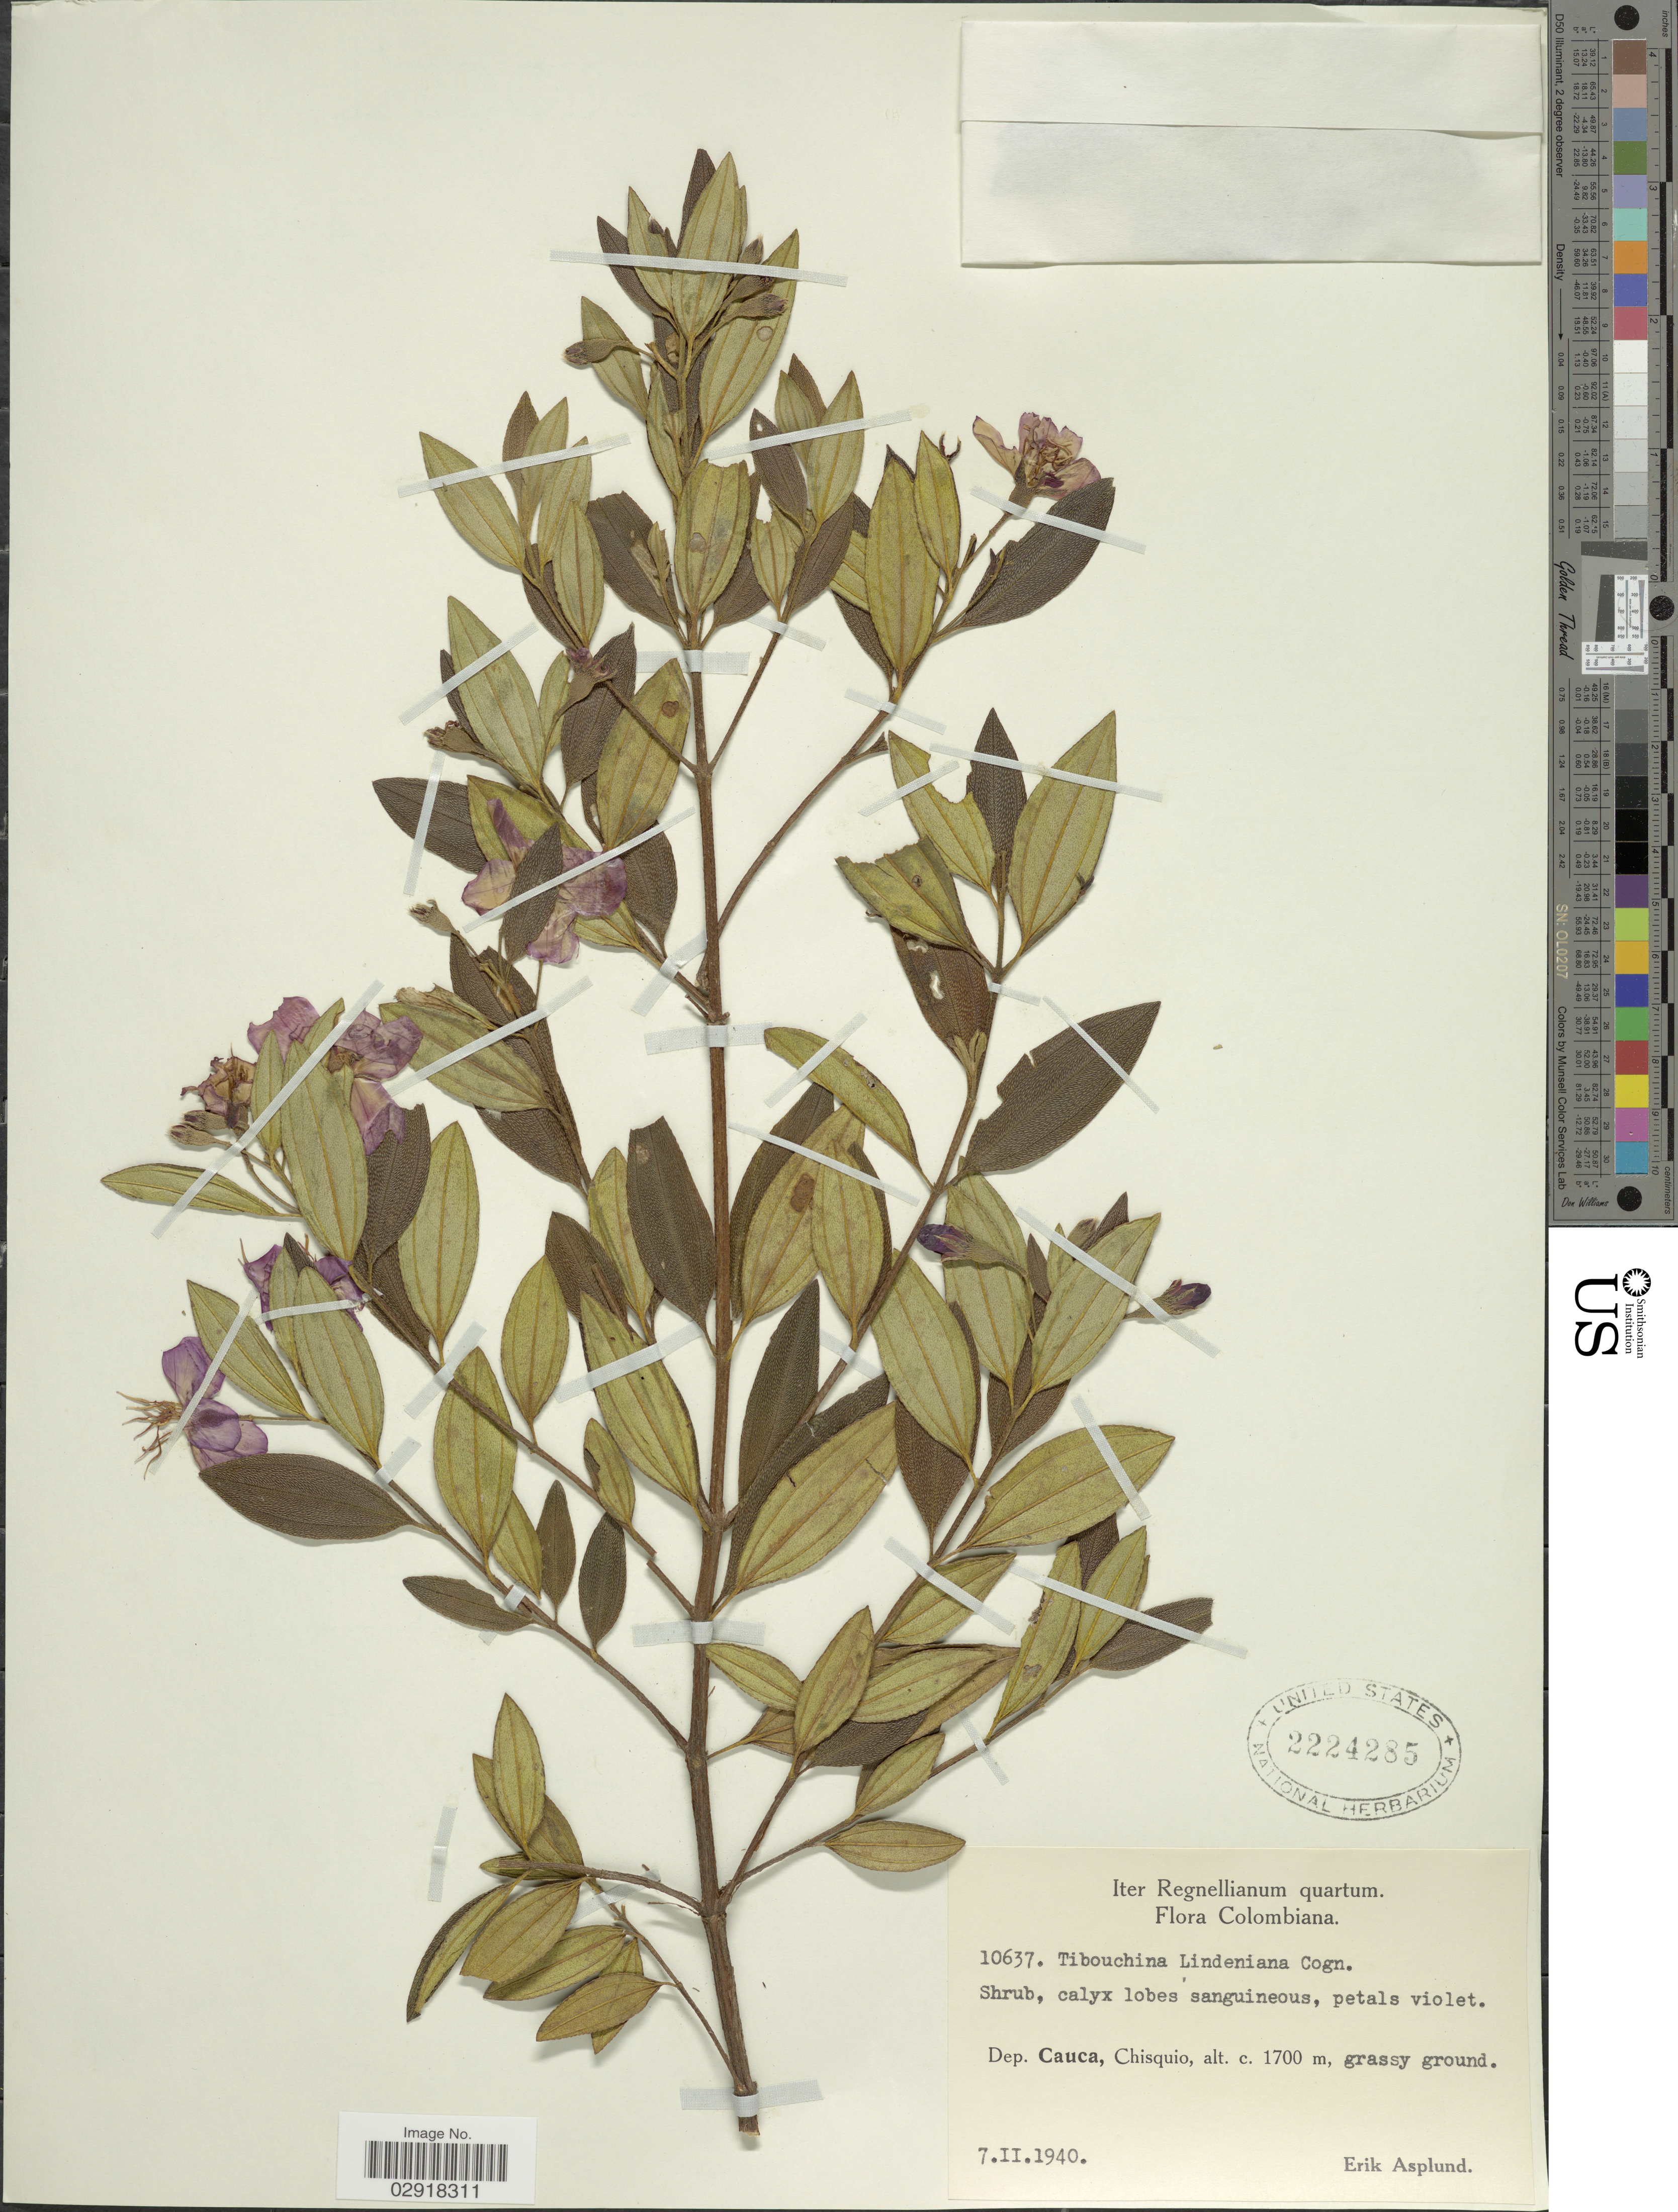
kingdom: Plantae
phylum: Tracheophyta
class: Magnoliopsida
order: Myrtales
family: Melastomataceae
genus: Pleroma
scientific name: Pleroma martiale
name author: (Cham.) Triana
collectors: E. Asplund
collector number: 10637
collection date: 1940-02-07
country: Colombia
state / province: Cauca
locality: Dep. Cauca, Chisquio.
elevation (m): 1700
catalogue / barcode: US 2224285